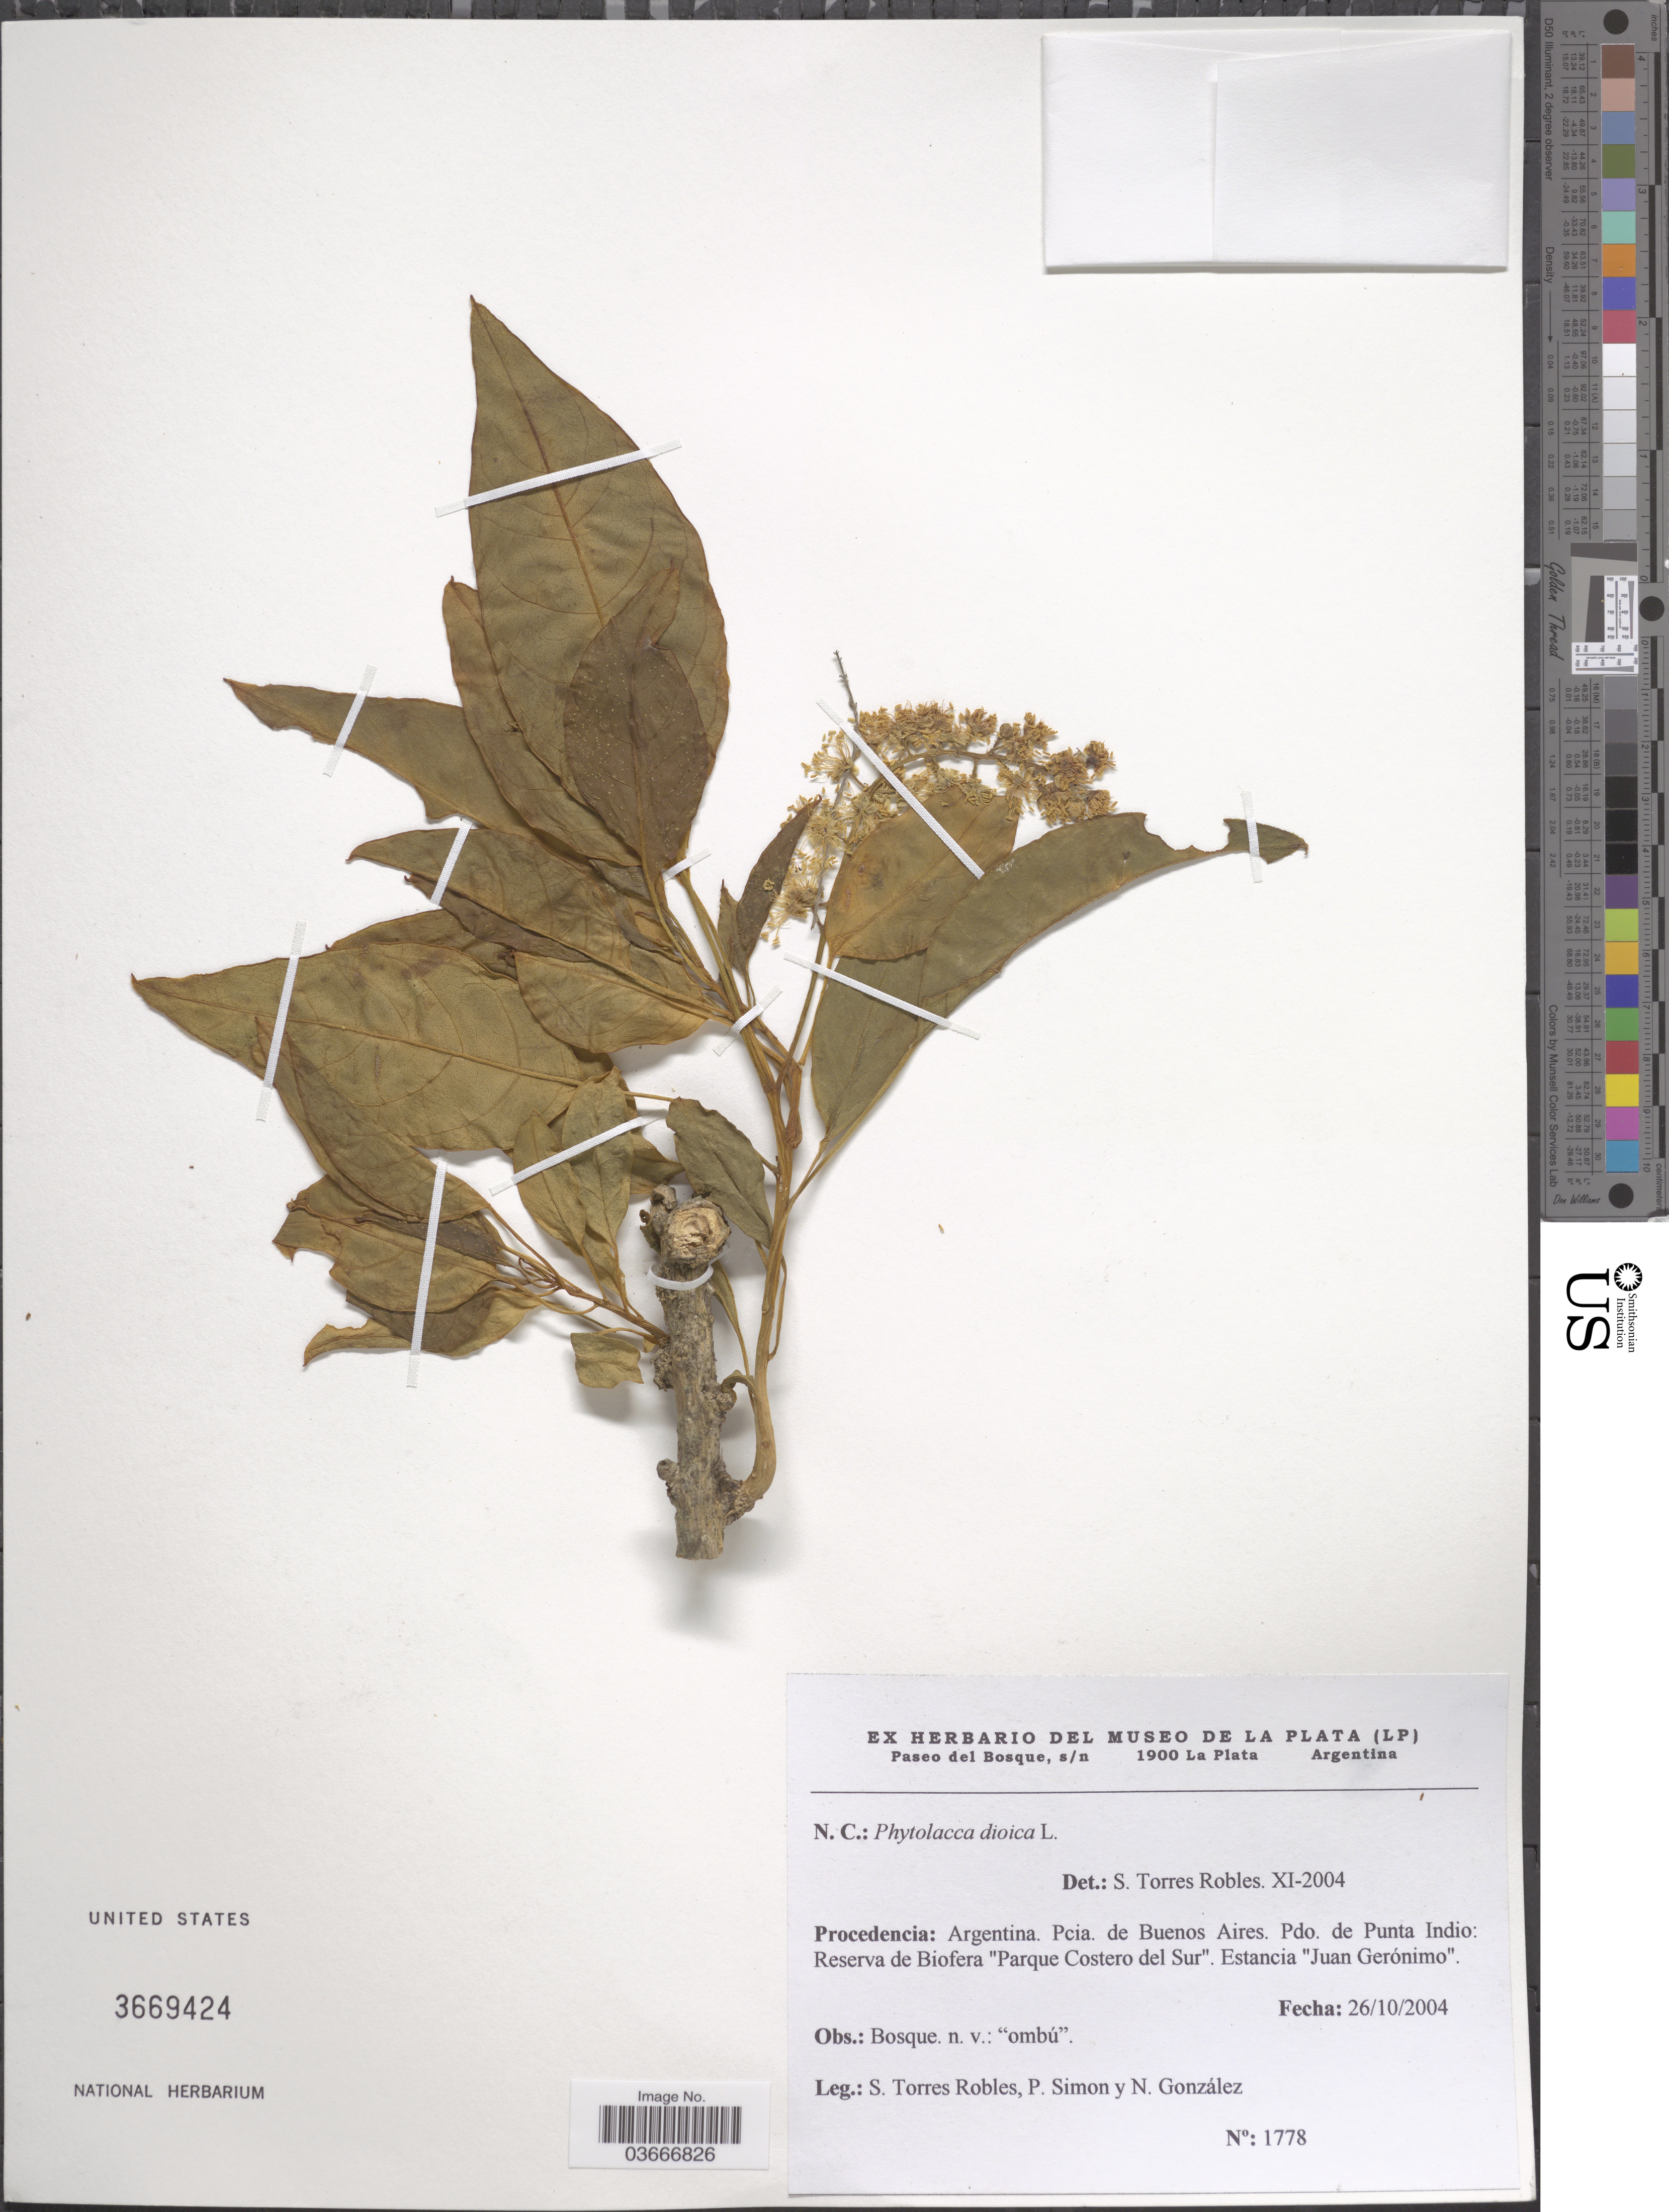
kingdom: Plantae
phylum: Tracheophyta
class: Magnoliopsida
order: Caryophyllales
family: Phytolaccaceae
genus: Phytolacca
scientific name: Phytolacca dioica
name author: L.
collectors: S. Torres Robles, P. Simon & N. Gonzalez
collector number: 1778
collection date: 2004-10-26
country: Argentina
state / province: Buenos Aires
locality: Procedencia: Argentina. Pcia. de Buenos Aires. Pdo. de Punta Indio: Reserva de Biofera "Parque Costero del Sur". Estancia "Juan Gerónimo".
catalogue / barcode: US 3669424